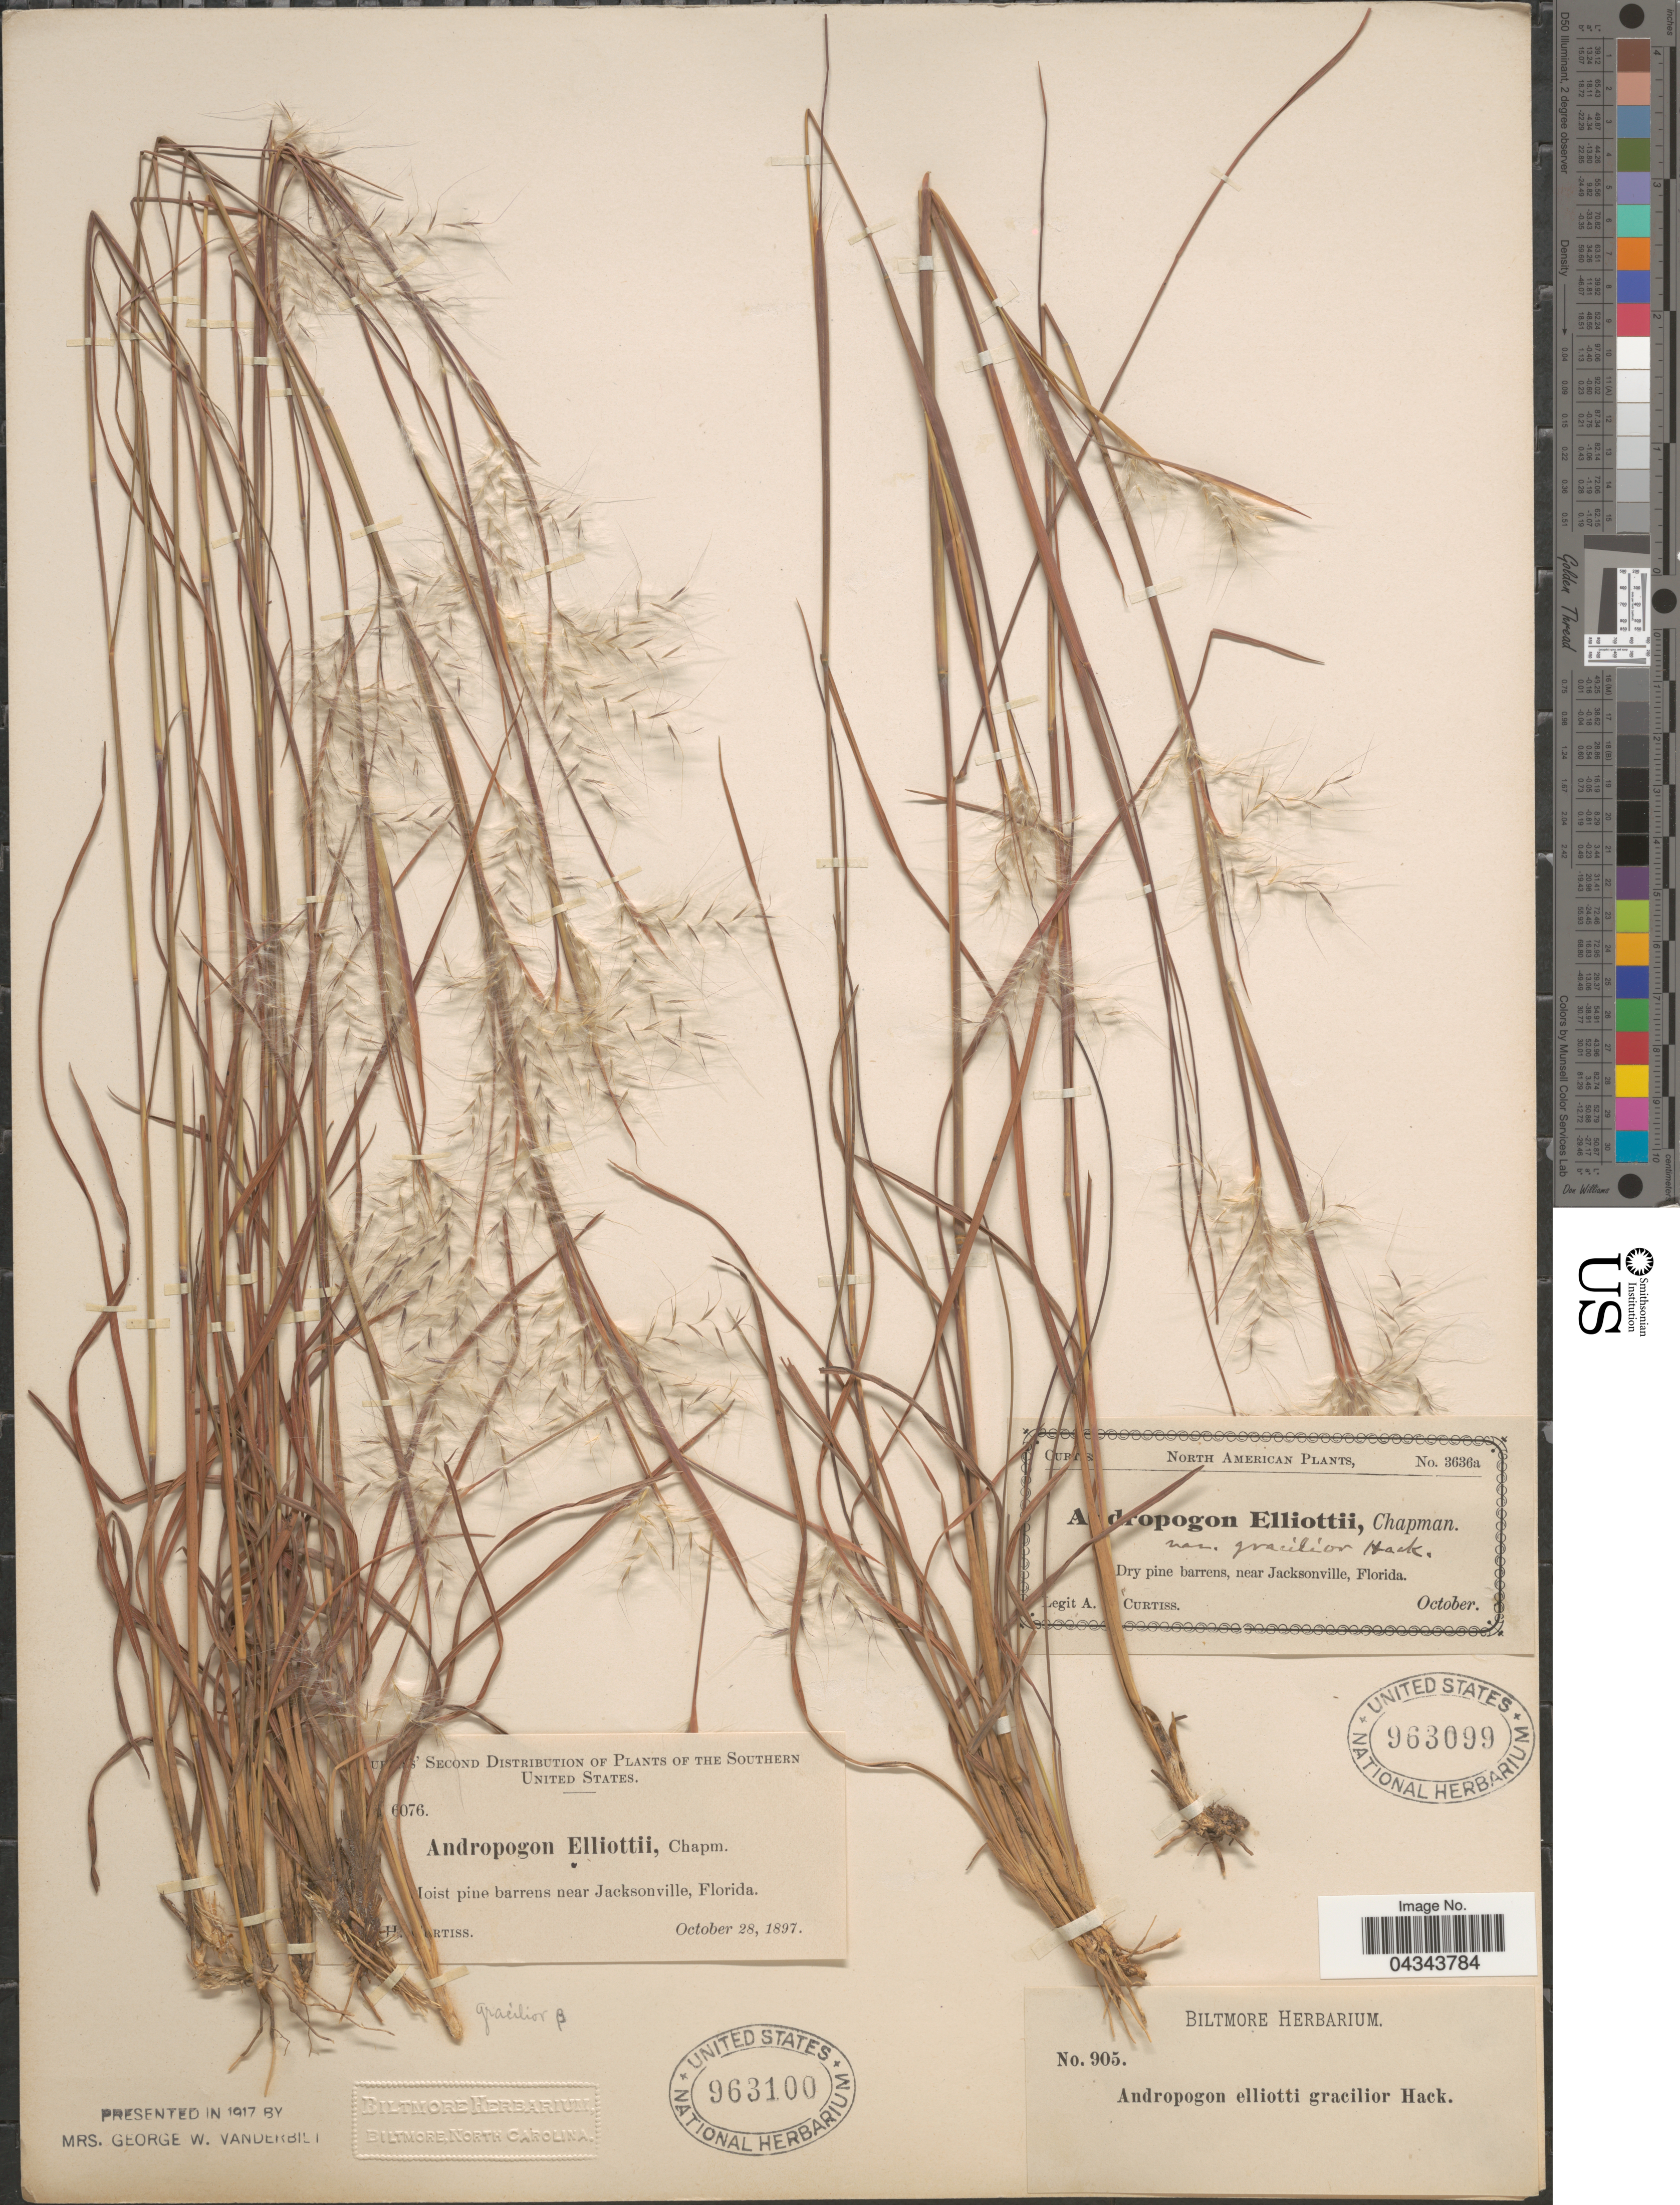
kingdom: Plantae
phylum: Tracheophyta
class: Liliopsida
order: Poales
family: Poaceae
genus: Andropogon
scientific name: Andropogon ternarius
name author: Michx.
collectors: A. H. Curtiss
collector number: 3636a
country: United States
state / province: Florida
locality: Near Jacksonville.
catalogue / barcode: US 963099-2